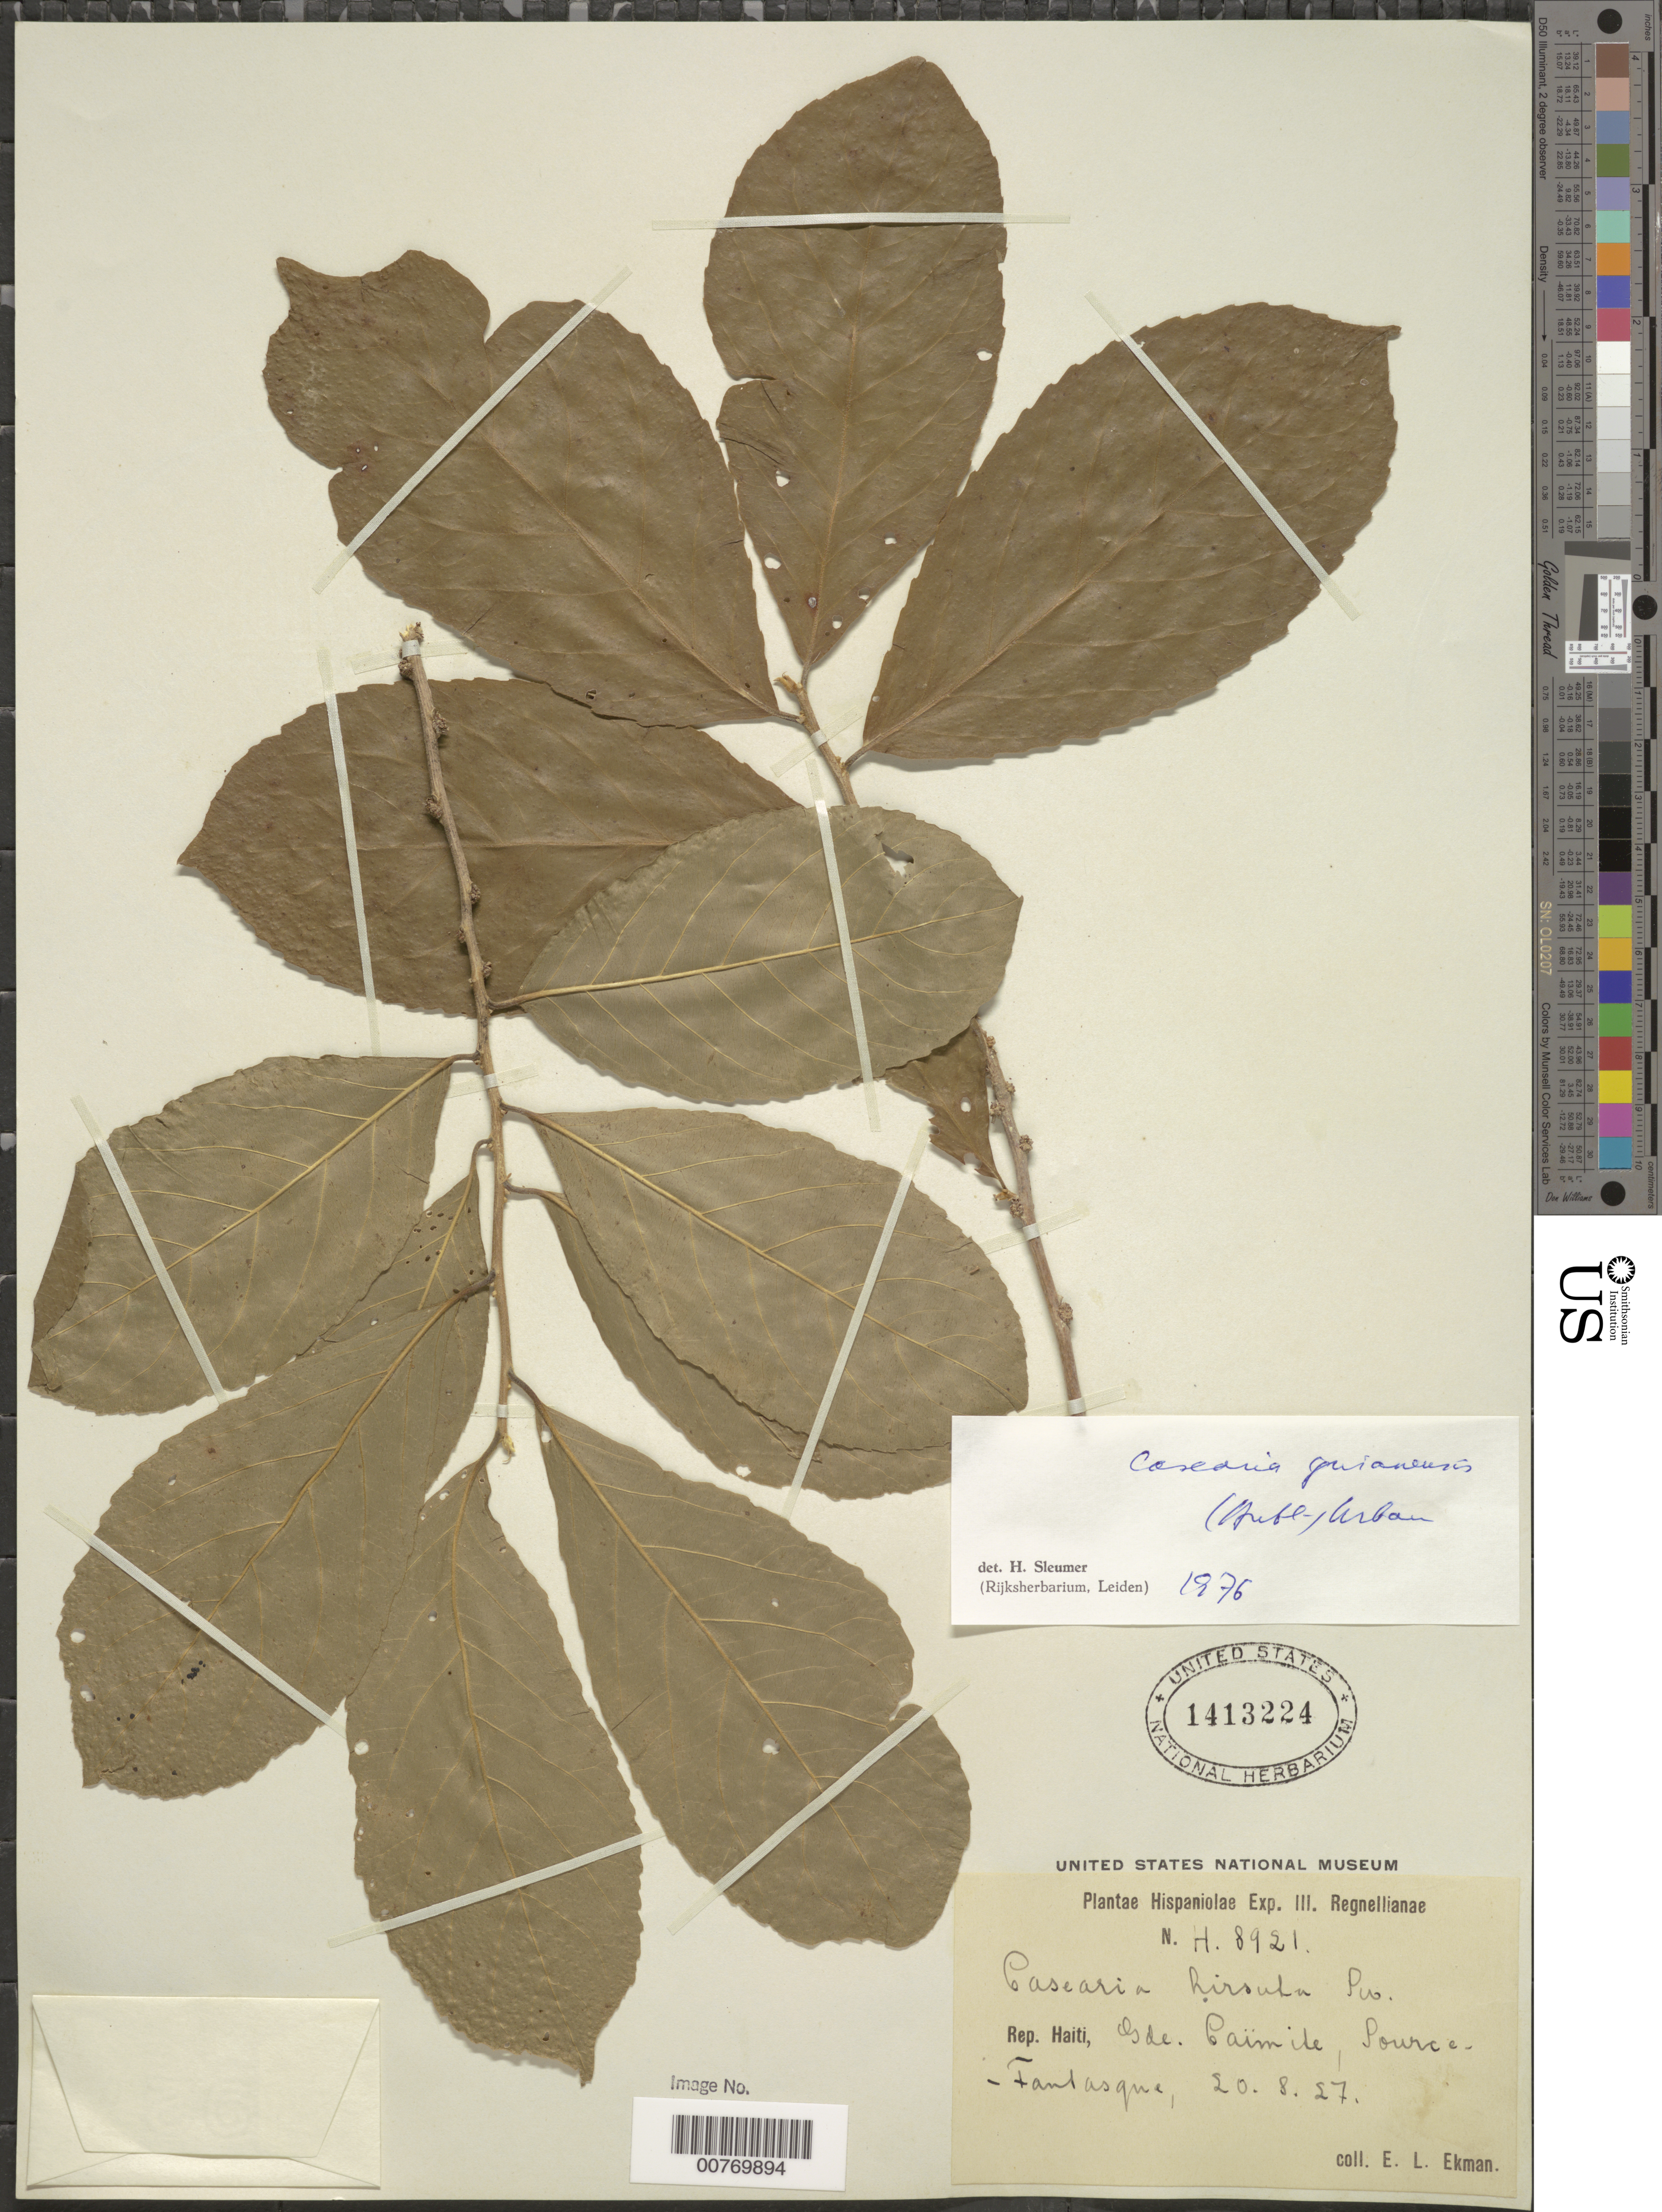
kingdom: Plantae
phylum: Tracheophyta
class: Magnoliopsida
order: Malpighiales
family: Salicaceae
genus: Casearia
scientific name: Casearia guianensis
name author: (Aubl.) Urb.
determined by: Sleumer, H. O.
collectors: E. L. Ekman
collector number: H 8921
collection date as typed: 20 Aug 1927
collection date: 1927-08-20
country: Haiti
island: Hispaniola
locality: Gde. Caïmide, Source Fantasque.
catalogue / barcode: US 1413224